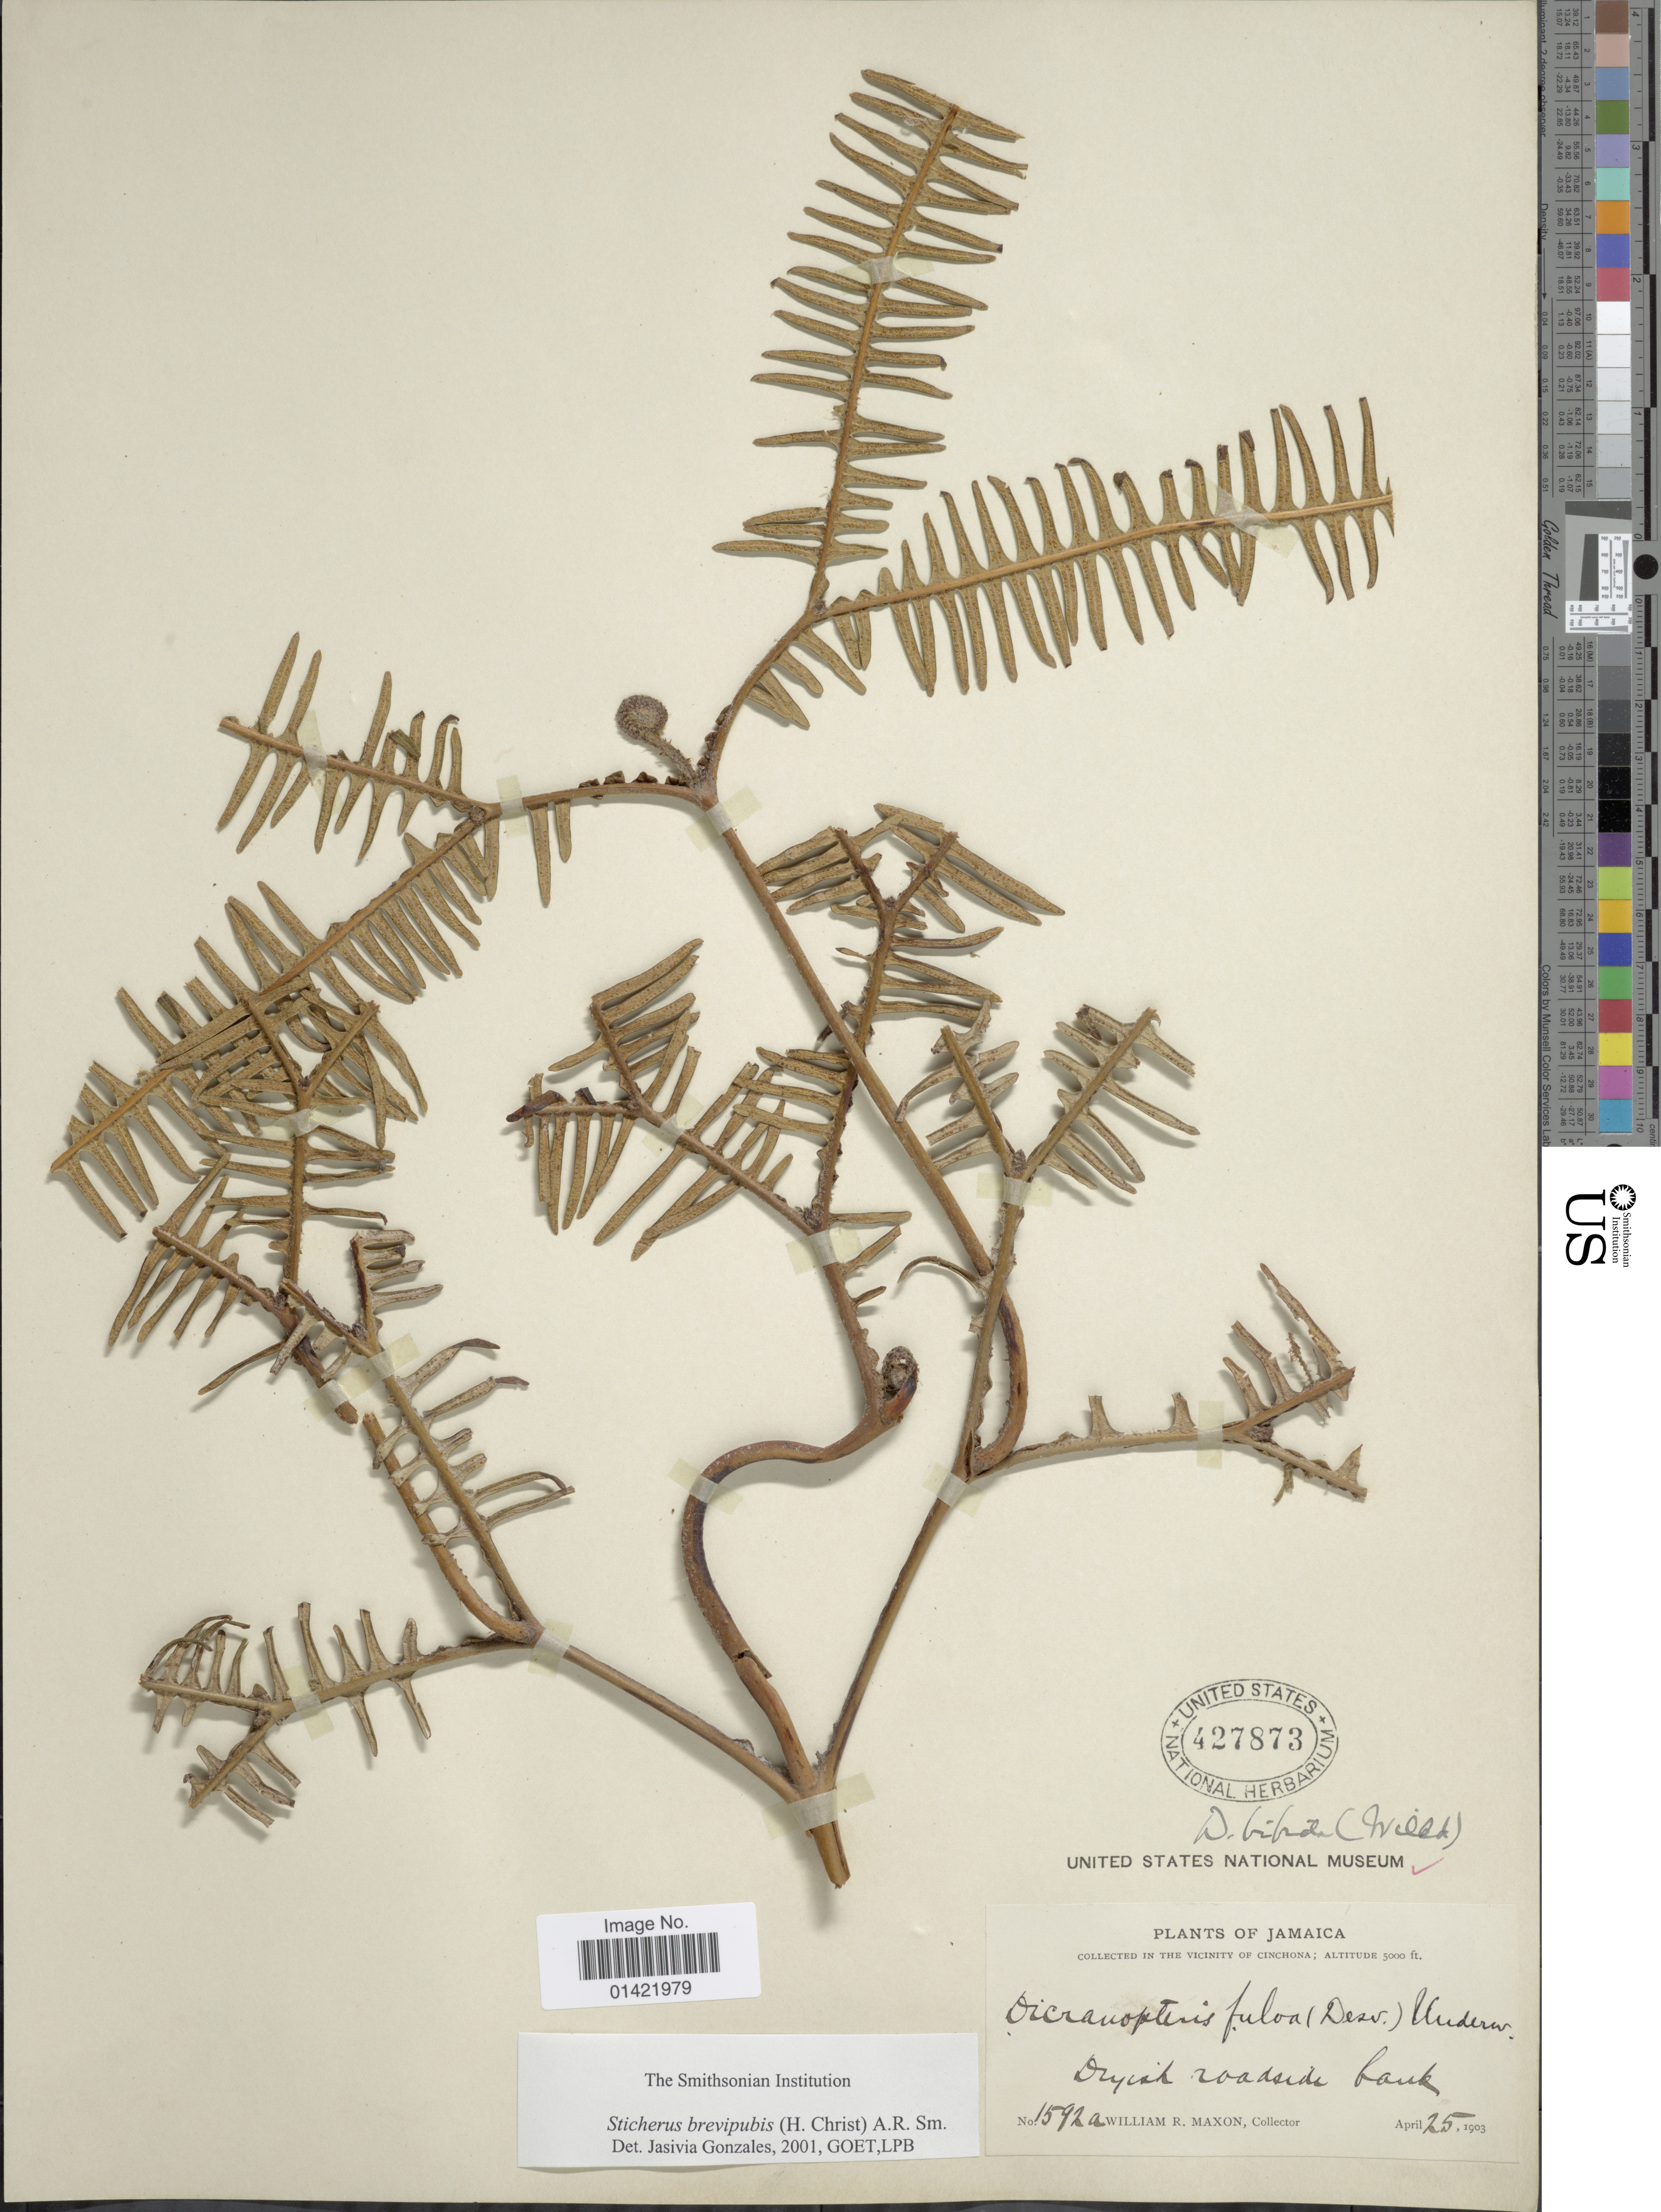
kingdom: Plantae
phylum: Tracheophyta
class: Polypodiopsida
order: Gleicheniales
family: Gleicheniaceae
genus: Sticherus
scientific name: Sticherus fulvus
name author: (Desv.) Ching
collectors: W. R. Maxon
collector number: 1592a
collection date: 1903-04-25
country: Jamaica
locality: In the vicinity of Cinchona. Dryish roadside bank.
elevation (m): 1524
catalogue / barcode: US 427873